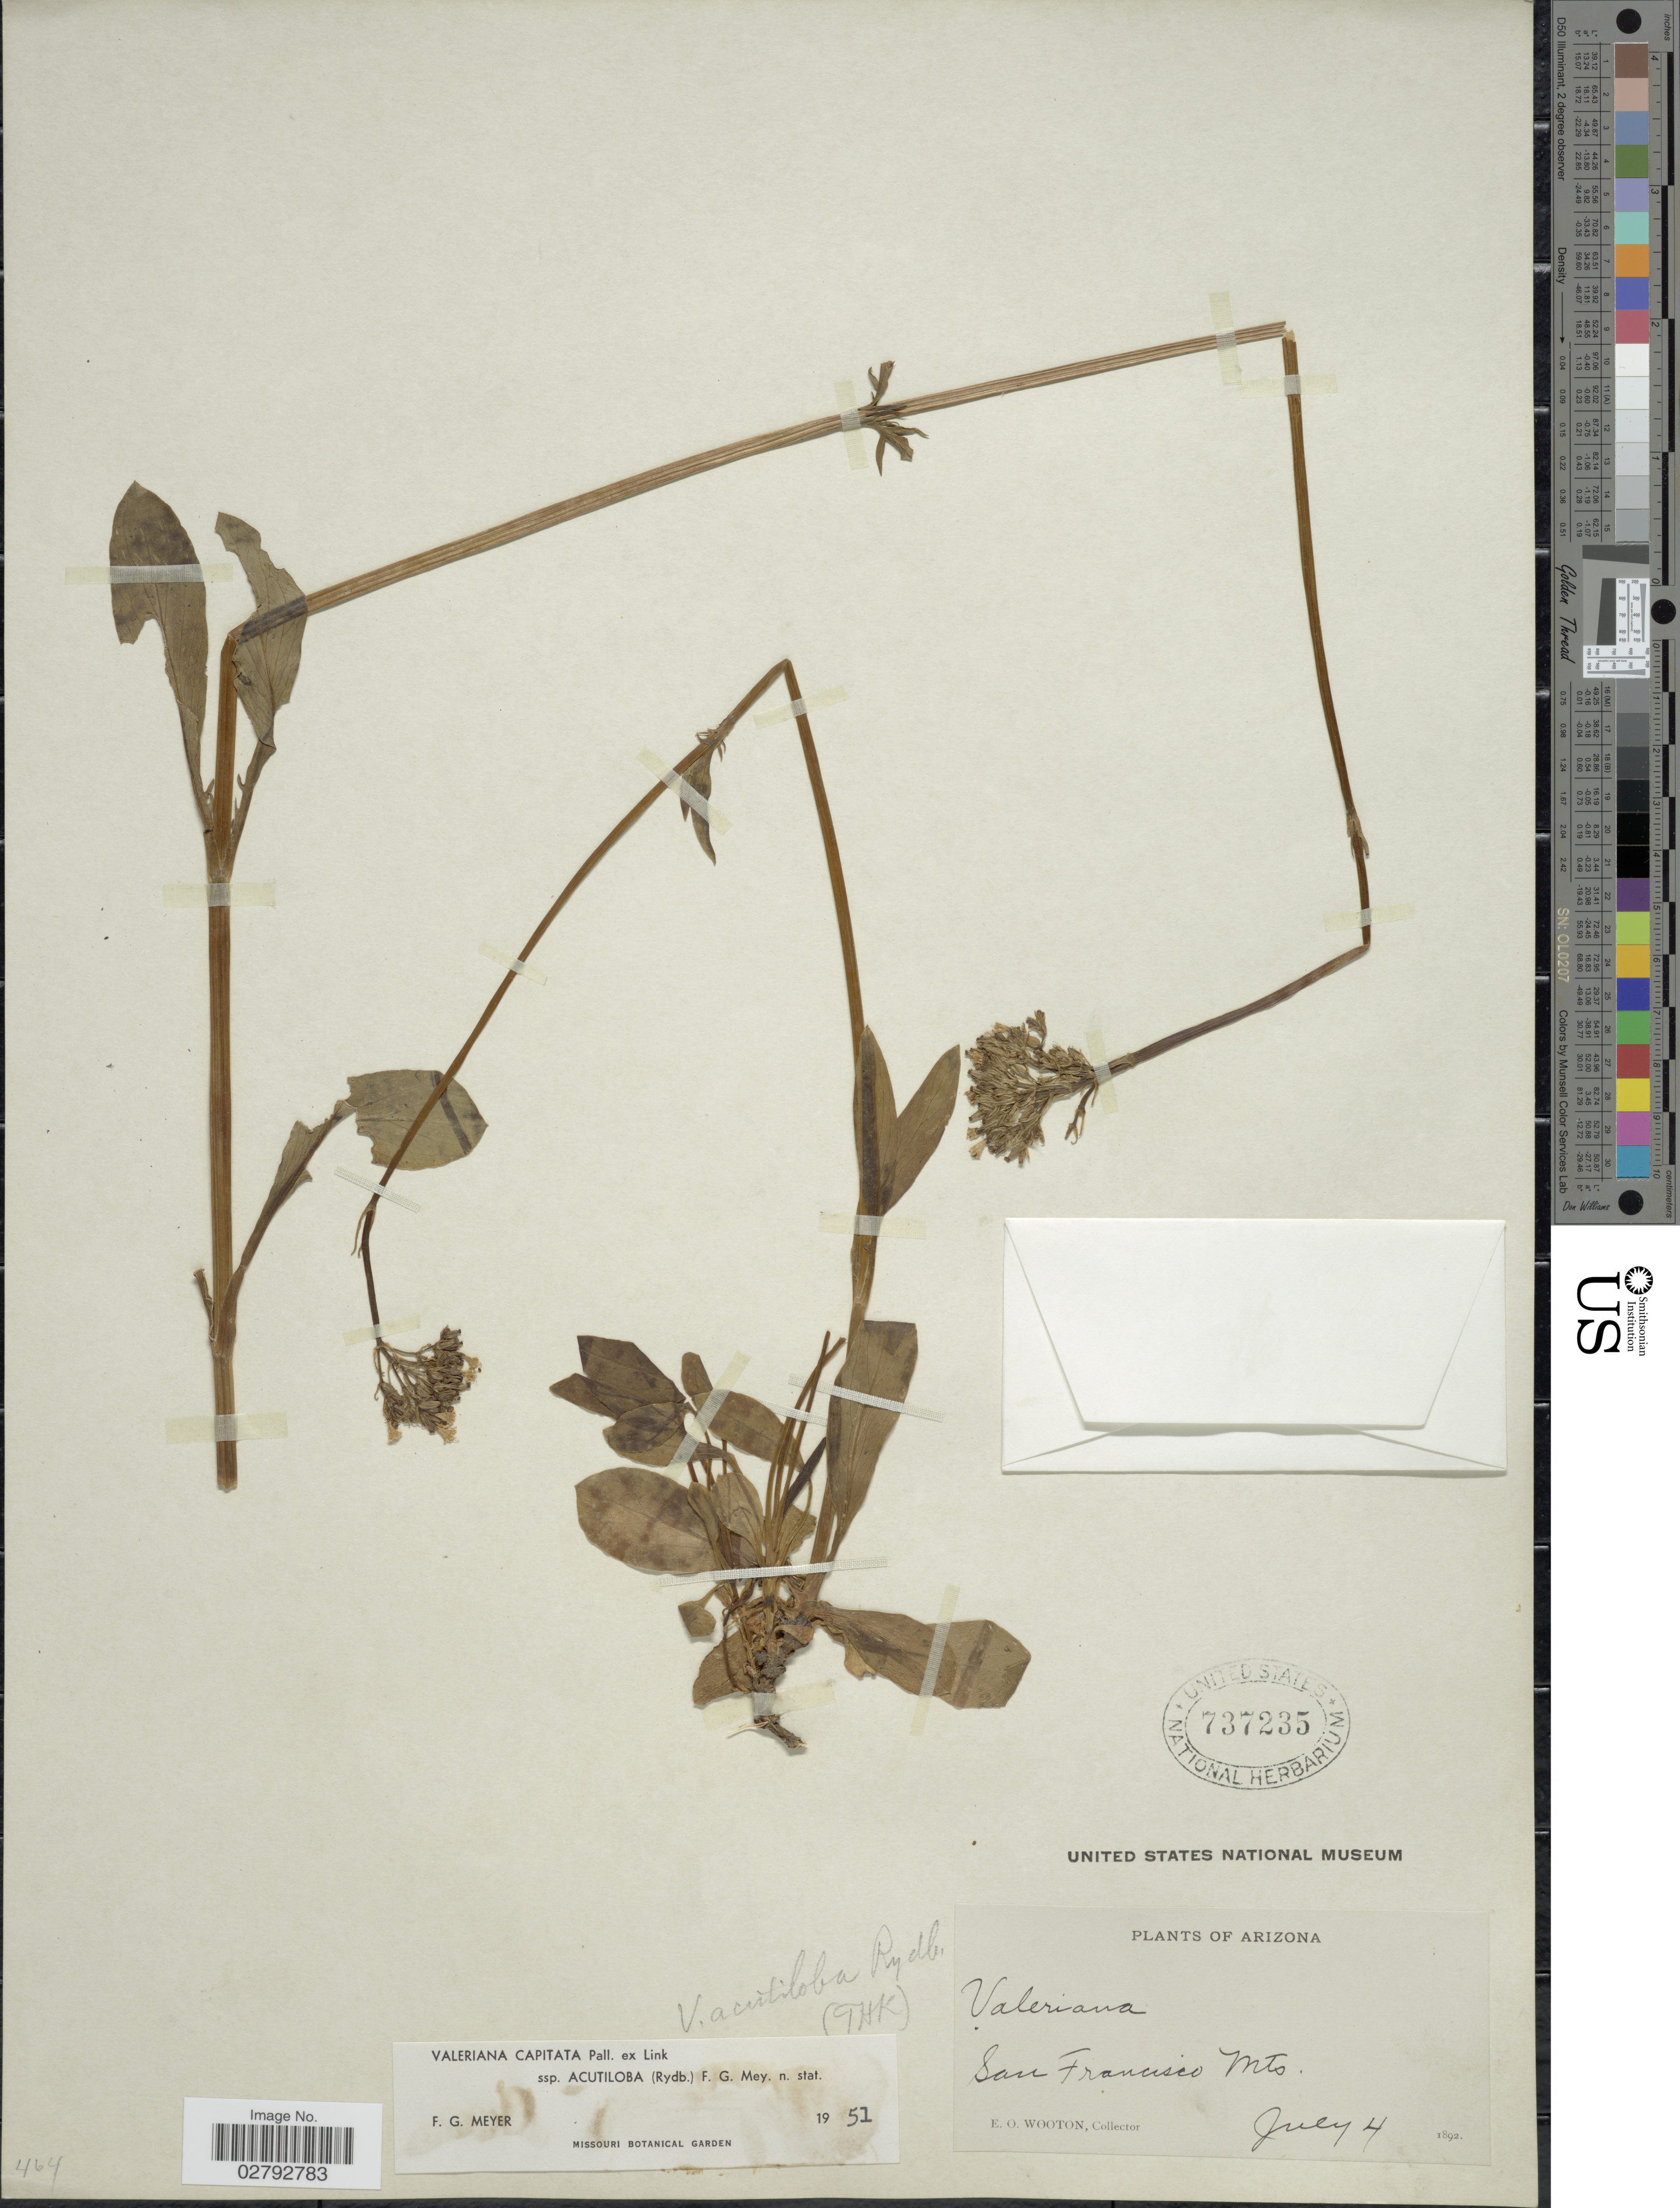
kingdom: Plantae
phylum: Tracheophyta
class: Magnoliopsida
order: Dipsacales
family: Caprifoliaceae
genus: Valeriana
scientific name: Valeriana capitata subsp. acutiloba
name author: Pall. ex Link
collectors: E. O. Wooton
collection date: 1892-07-04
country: United States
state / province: Arizona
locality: San Francisco Mts.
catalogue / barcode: US 737235